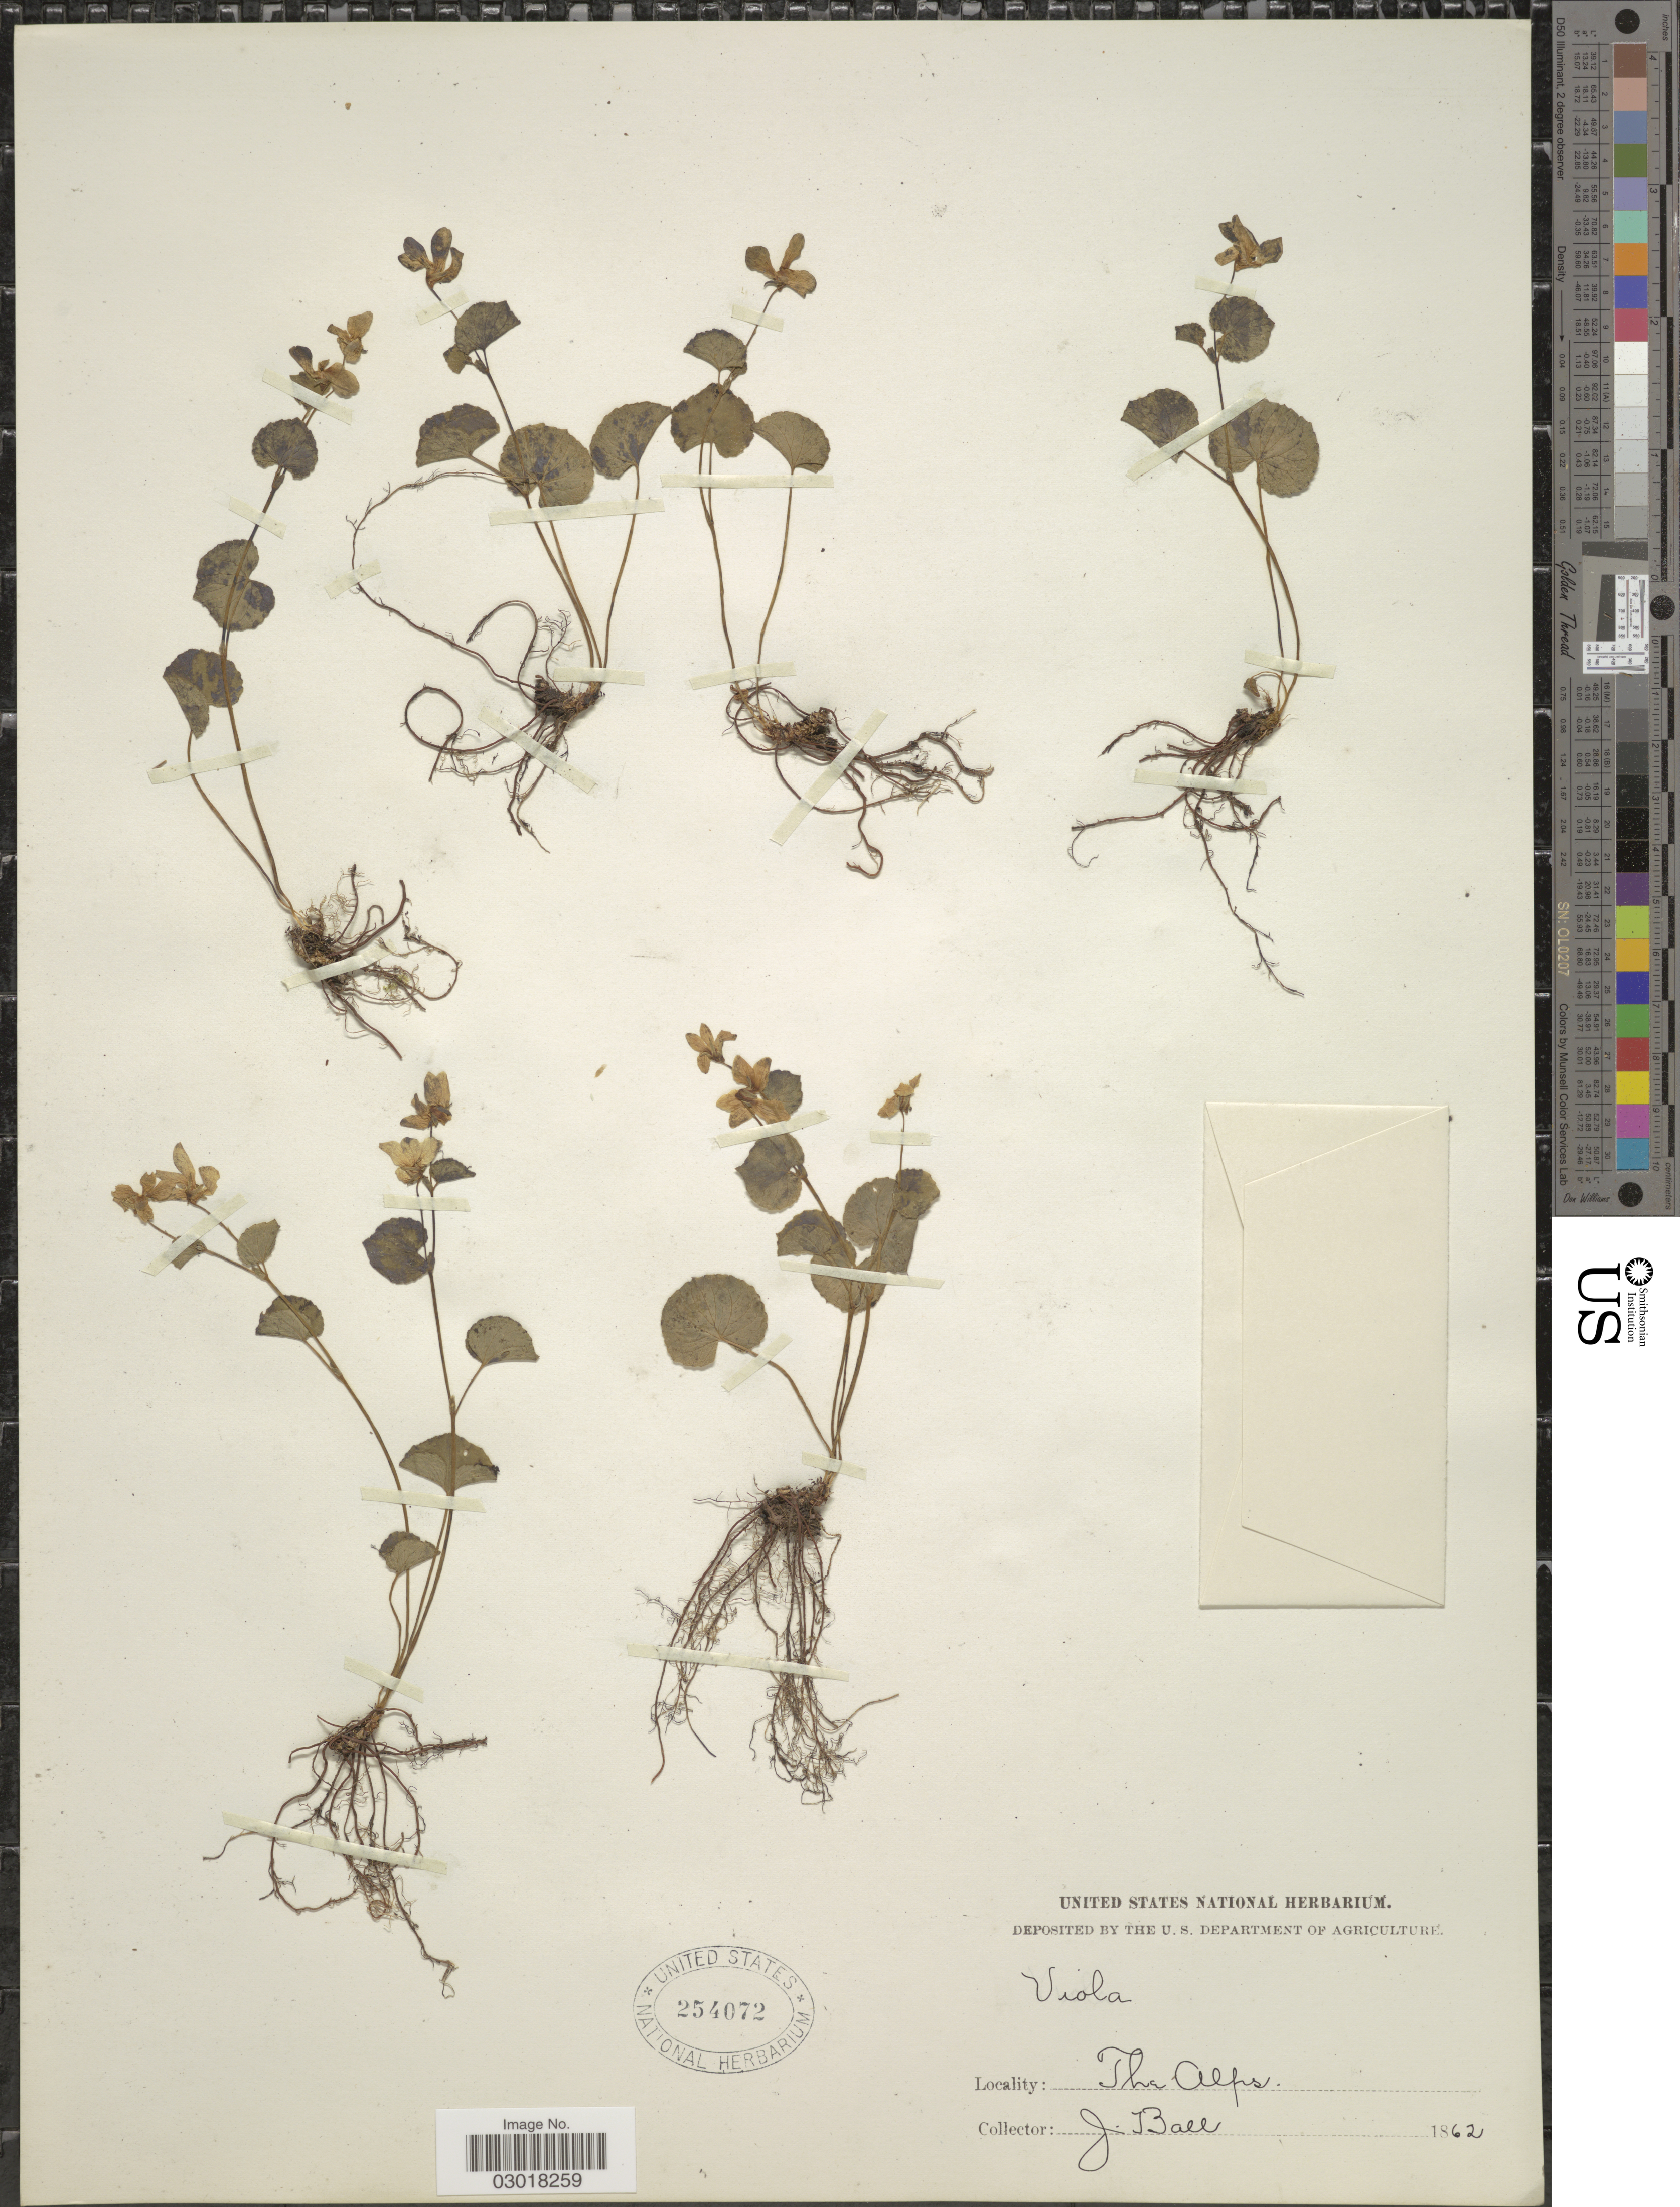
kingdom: Plantae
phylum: Tracheophyta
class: Magnoliopsida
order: Malpighiales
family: Violaceae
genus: Viola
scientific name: Viola biflora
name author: L.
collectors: J. Ball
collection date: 1862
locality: The Alps.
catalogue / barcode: US 254072